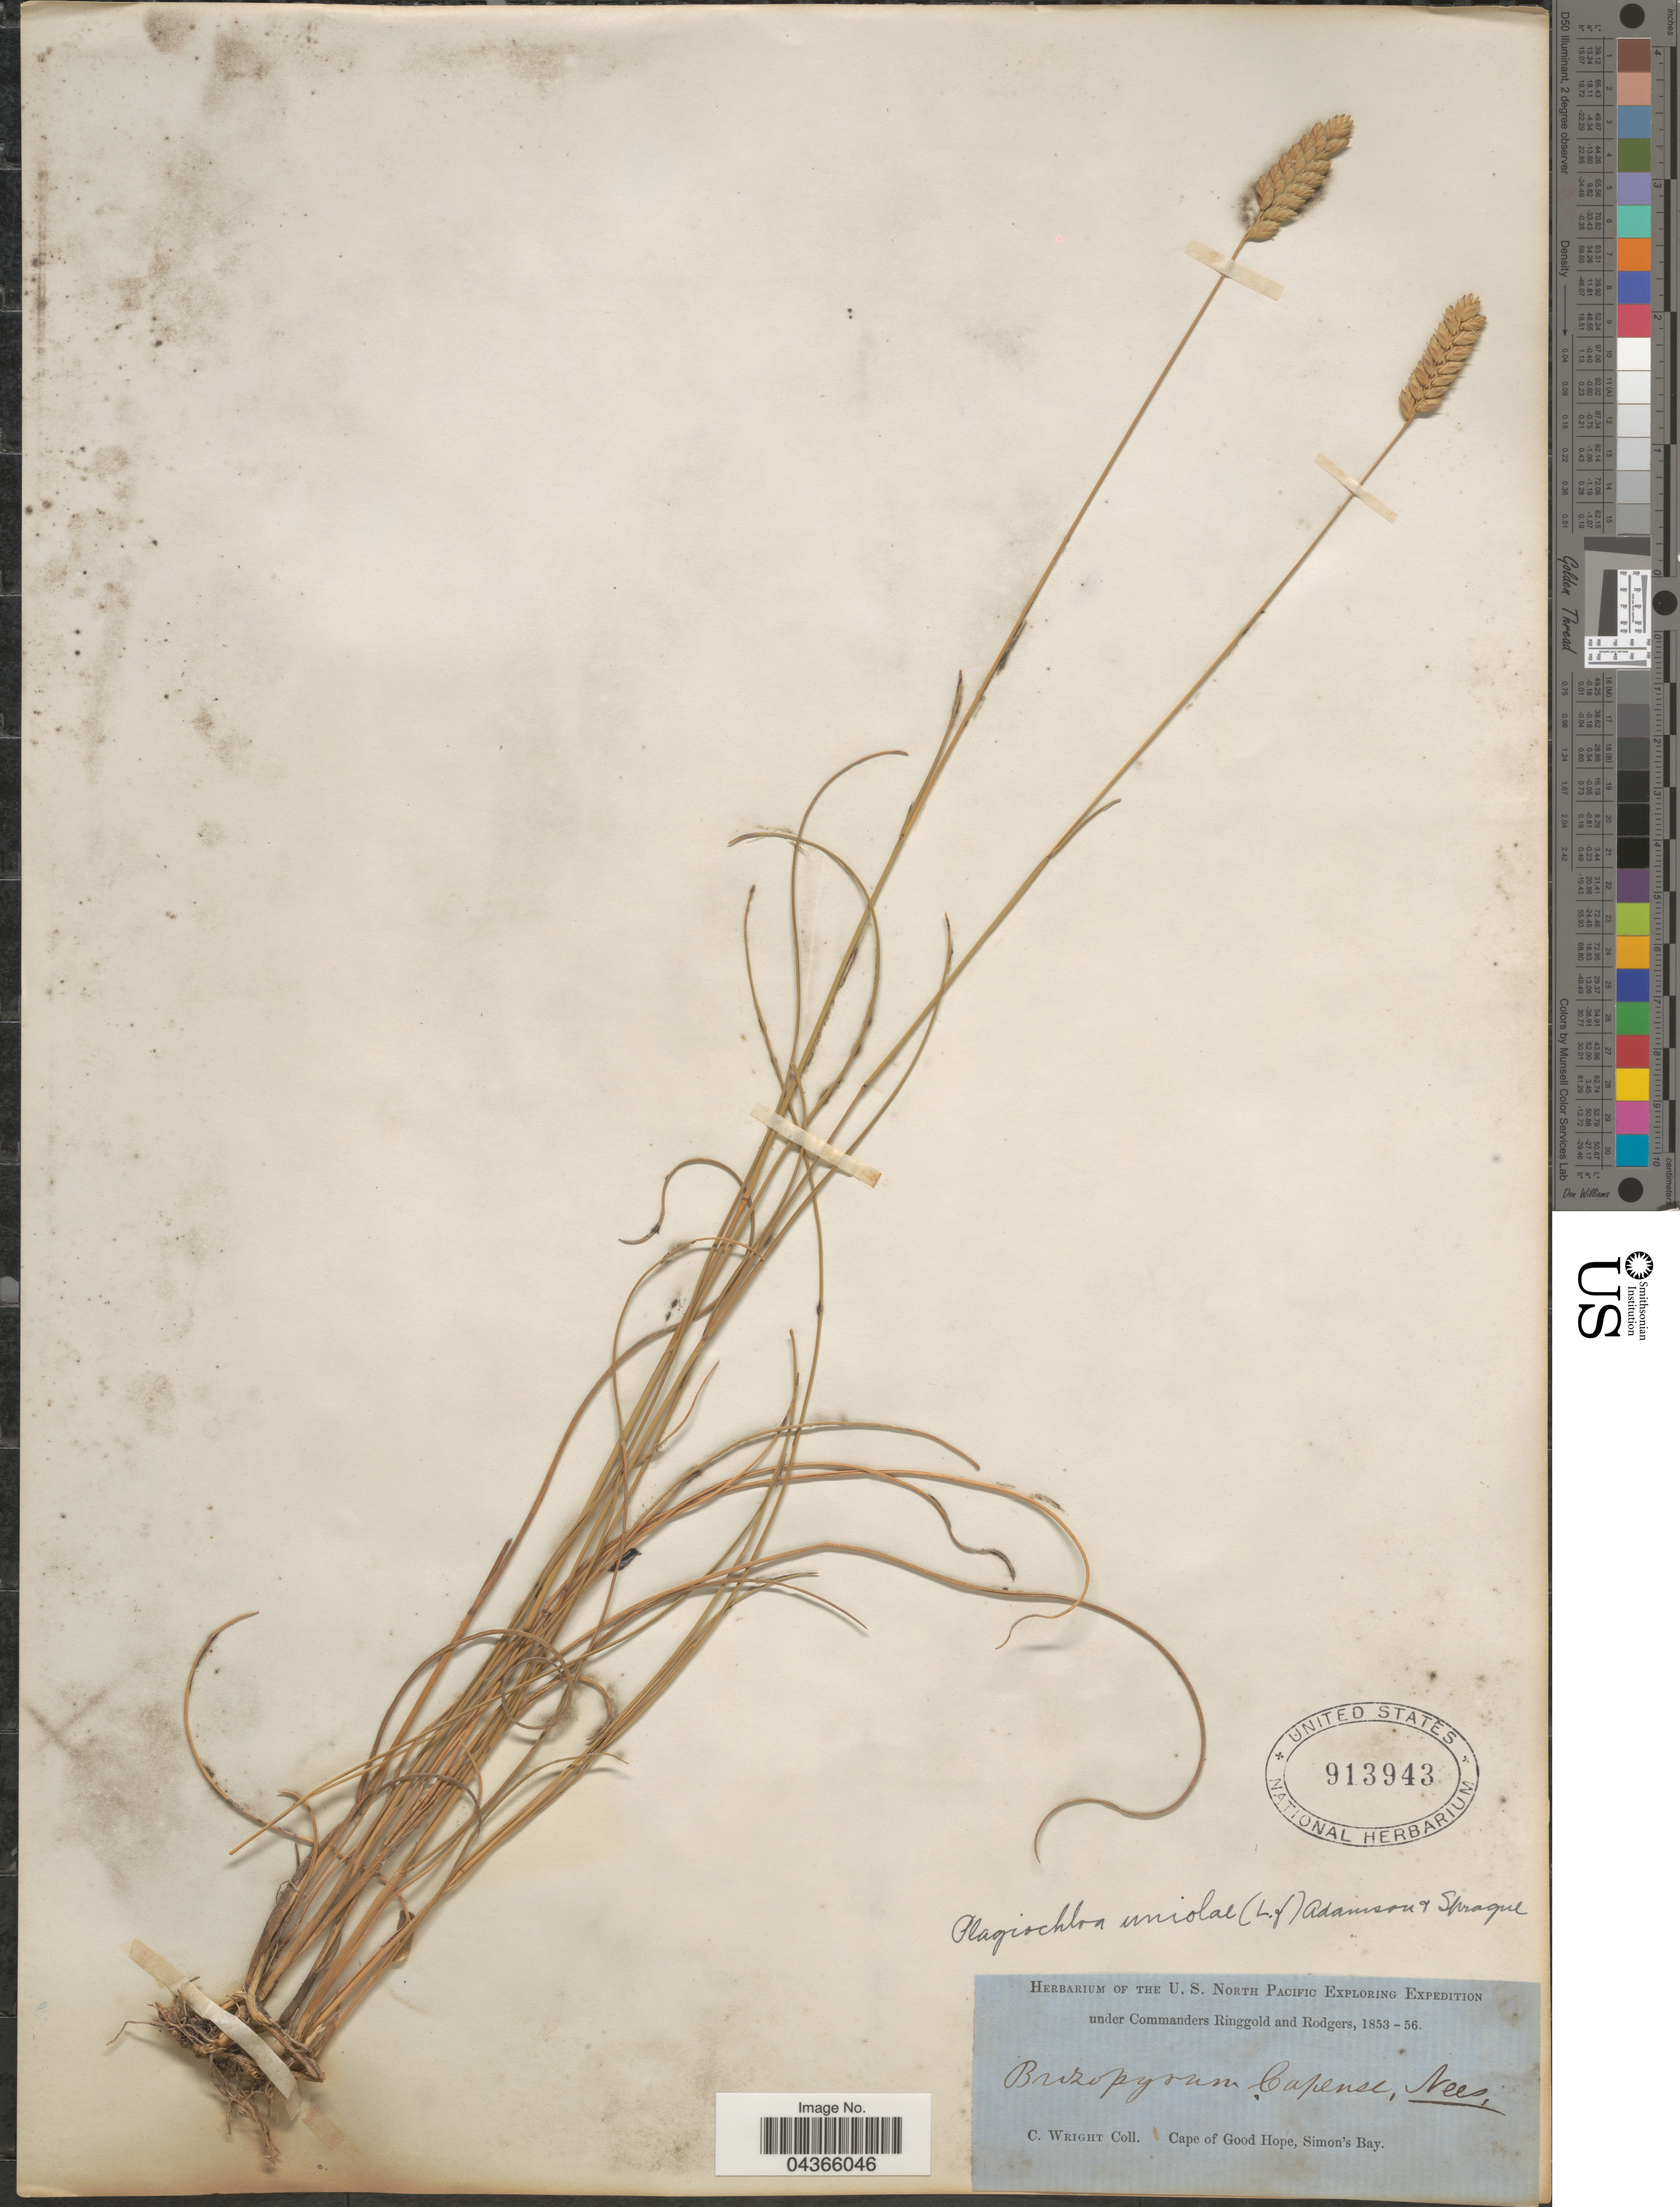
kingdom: Plantae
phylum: Tracheophyta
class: Liliopsida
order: Poales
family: Poaceae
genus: Tribolium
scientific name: Tribolium uniolae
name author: (L. f.) Renvoize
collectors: C. Wright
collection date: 1853/1856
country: South Africa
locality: The U. S. North Pacific Exploring Expedition. Cape of Good Hope, Simon's Bay.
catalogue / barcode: US 913943